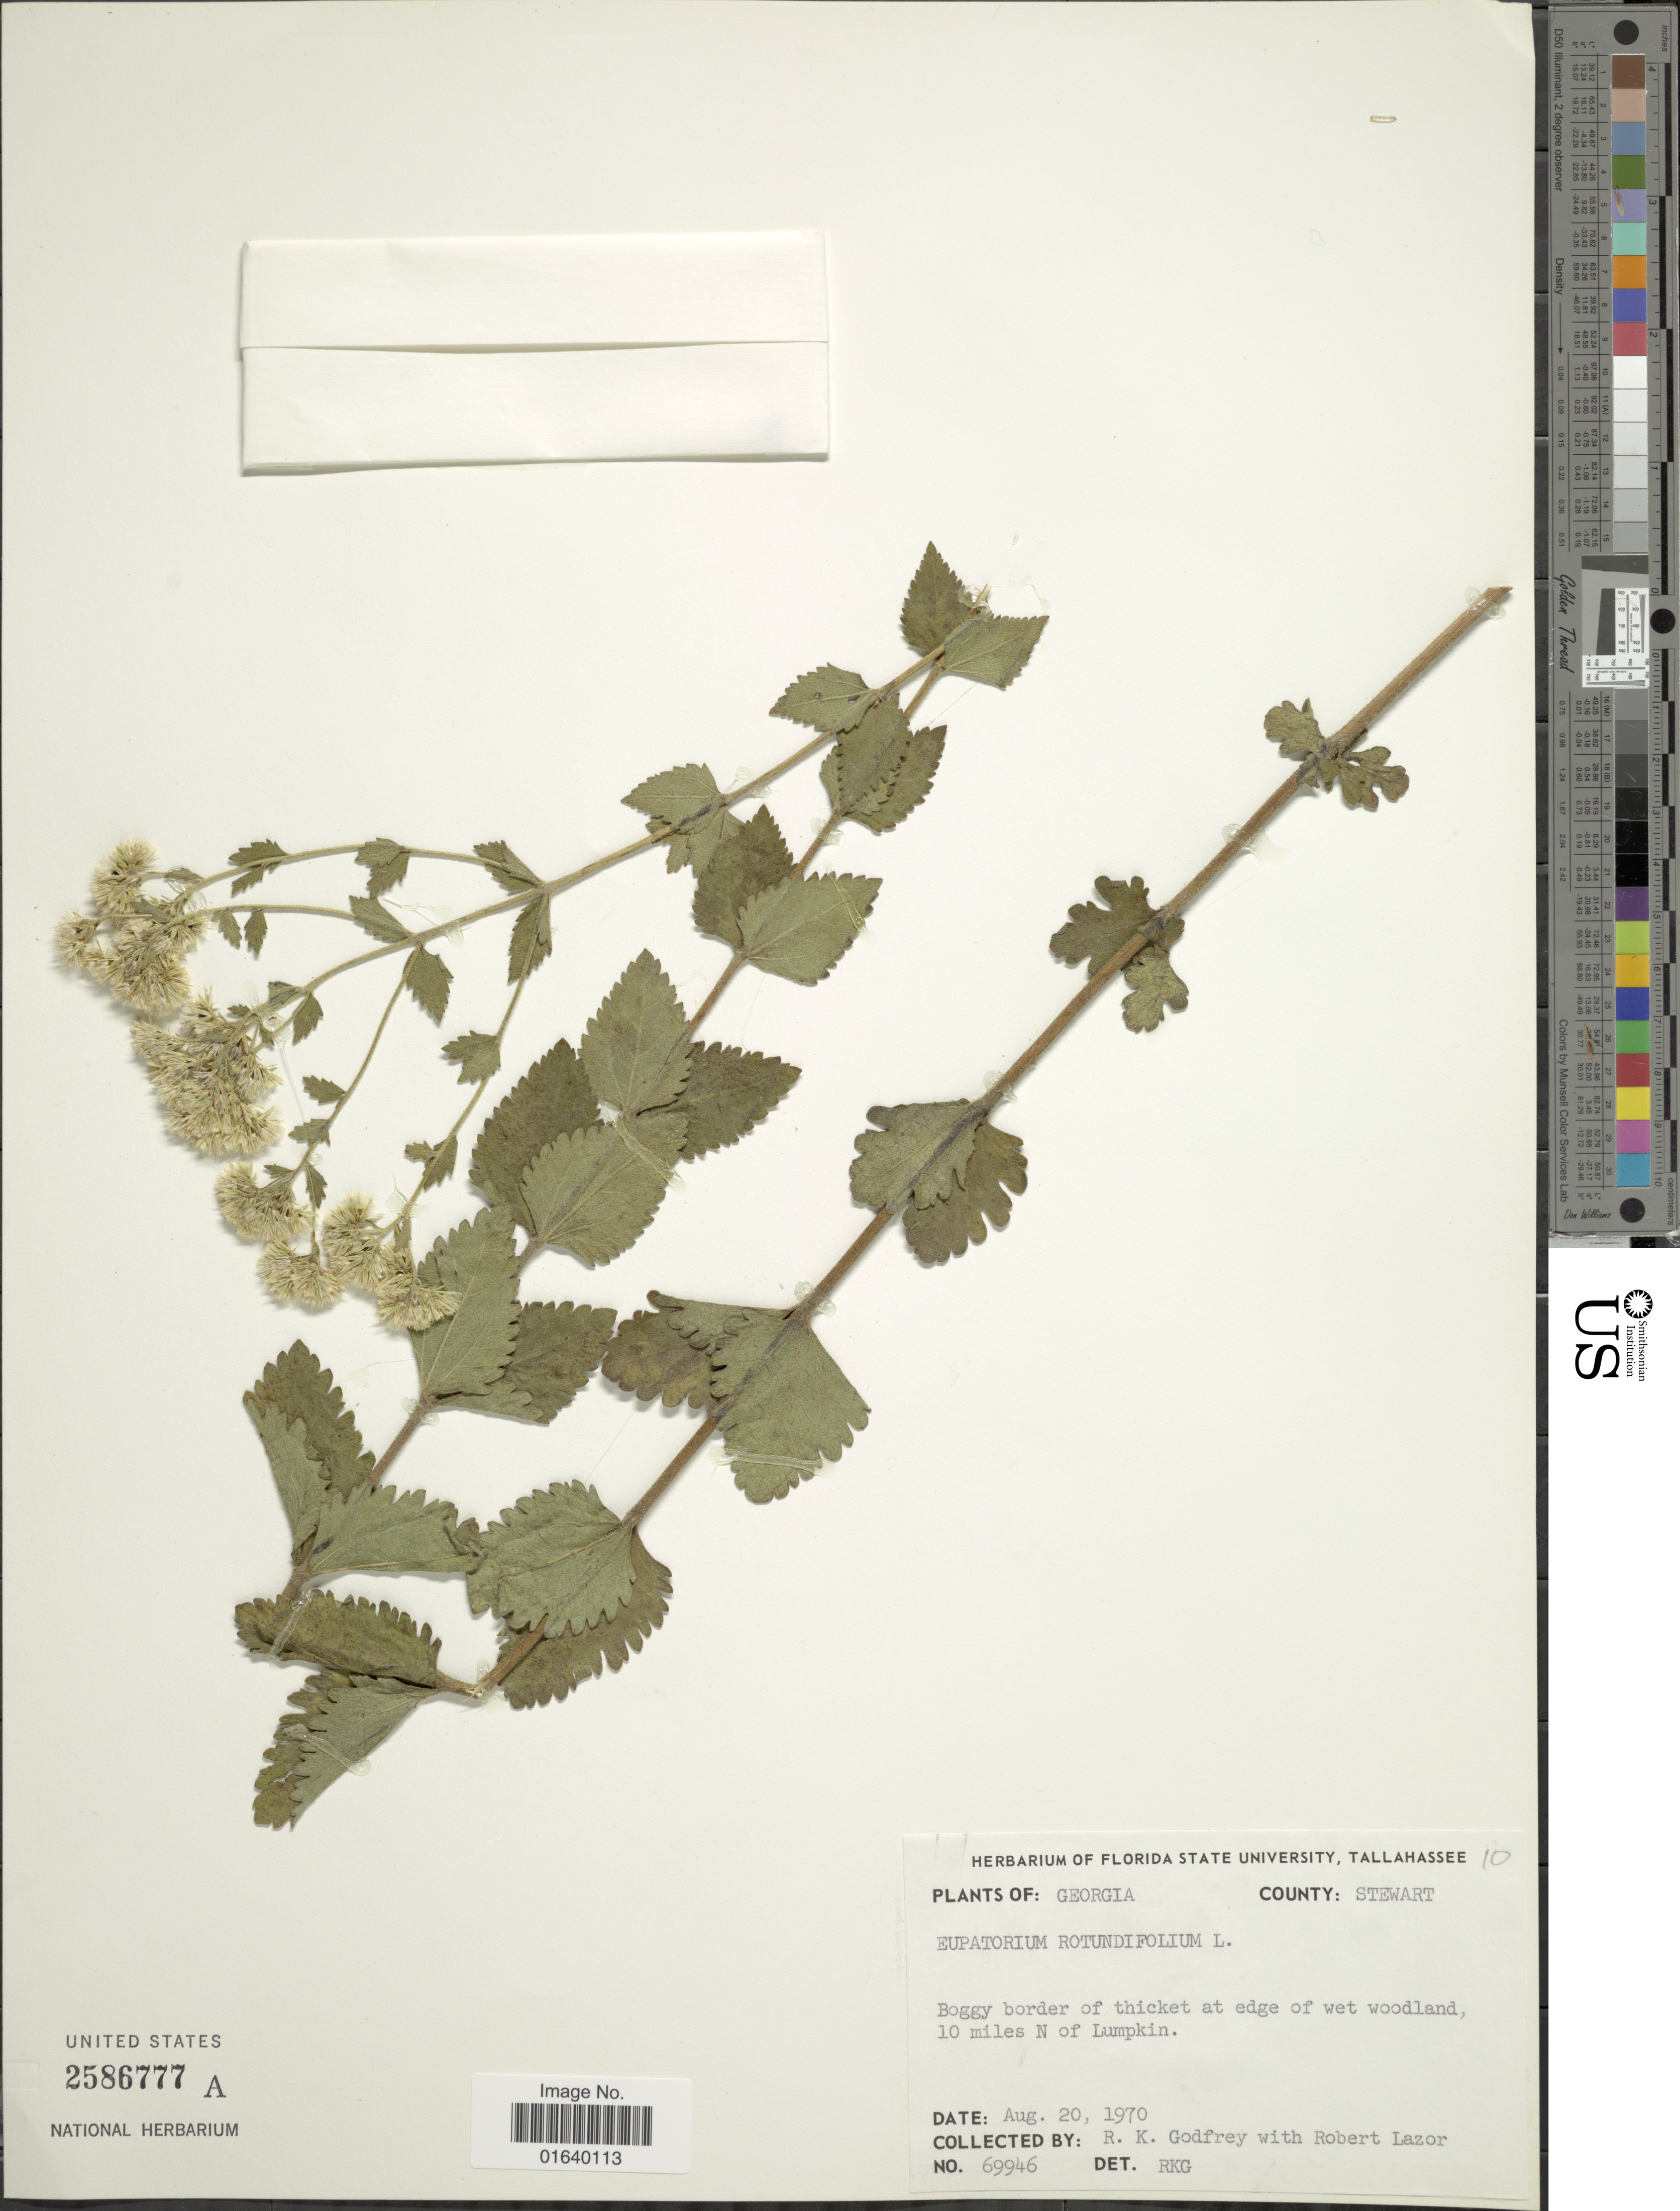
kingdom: Plantae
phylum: Tracheophyta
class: Magnoliopsida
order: Asterales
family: Asteraceae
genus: Eupatorium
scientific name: Eupatorium rotundifolium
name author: L.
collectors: R. K. Godfrey & R. L. Lazor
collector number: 69946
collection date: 1970-08-20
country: United States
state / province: Georgia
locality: County: Stewart, Boggy border of thicket at edge of wet woodland, 10 miles N of Lumpkin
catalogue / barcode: US 2586777A